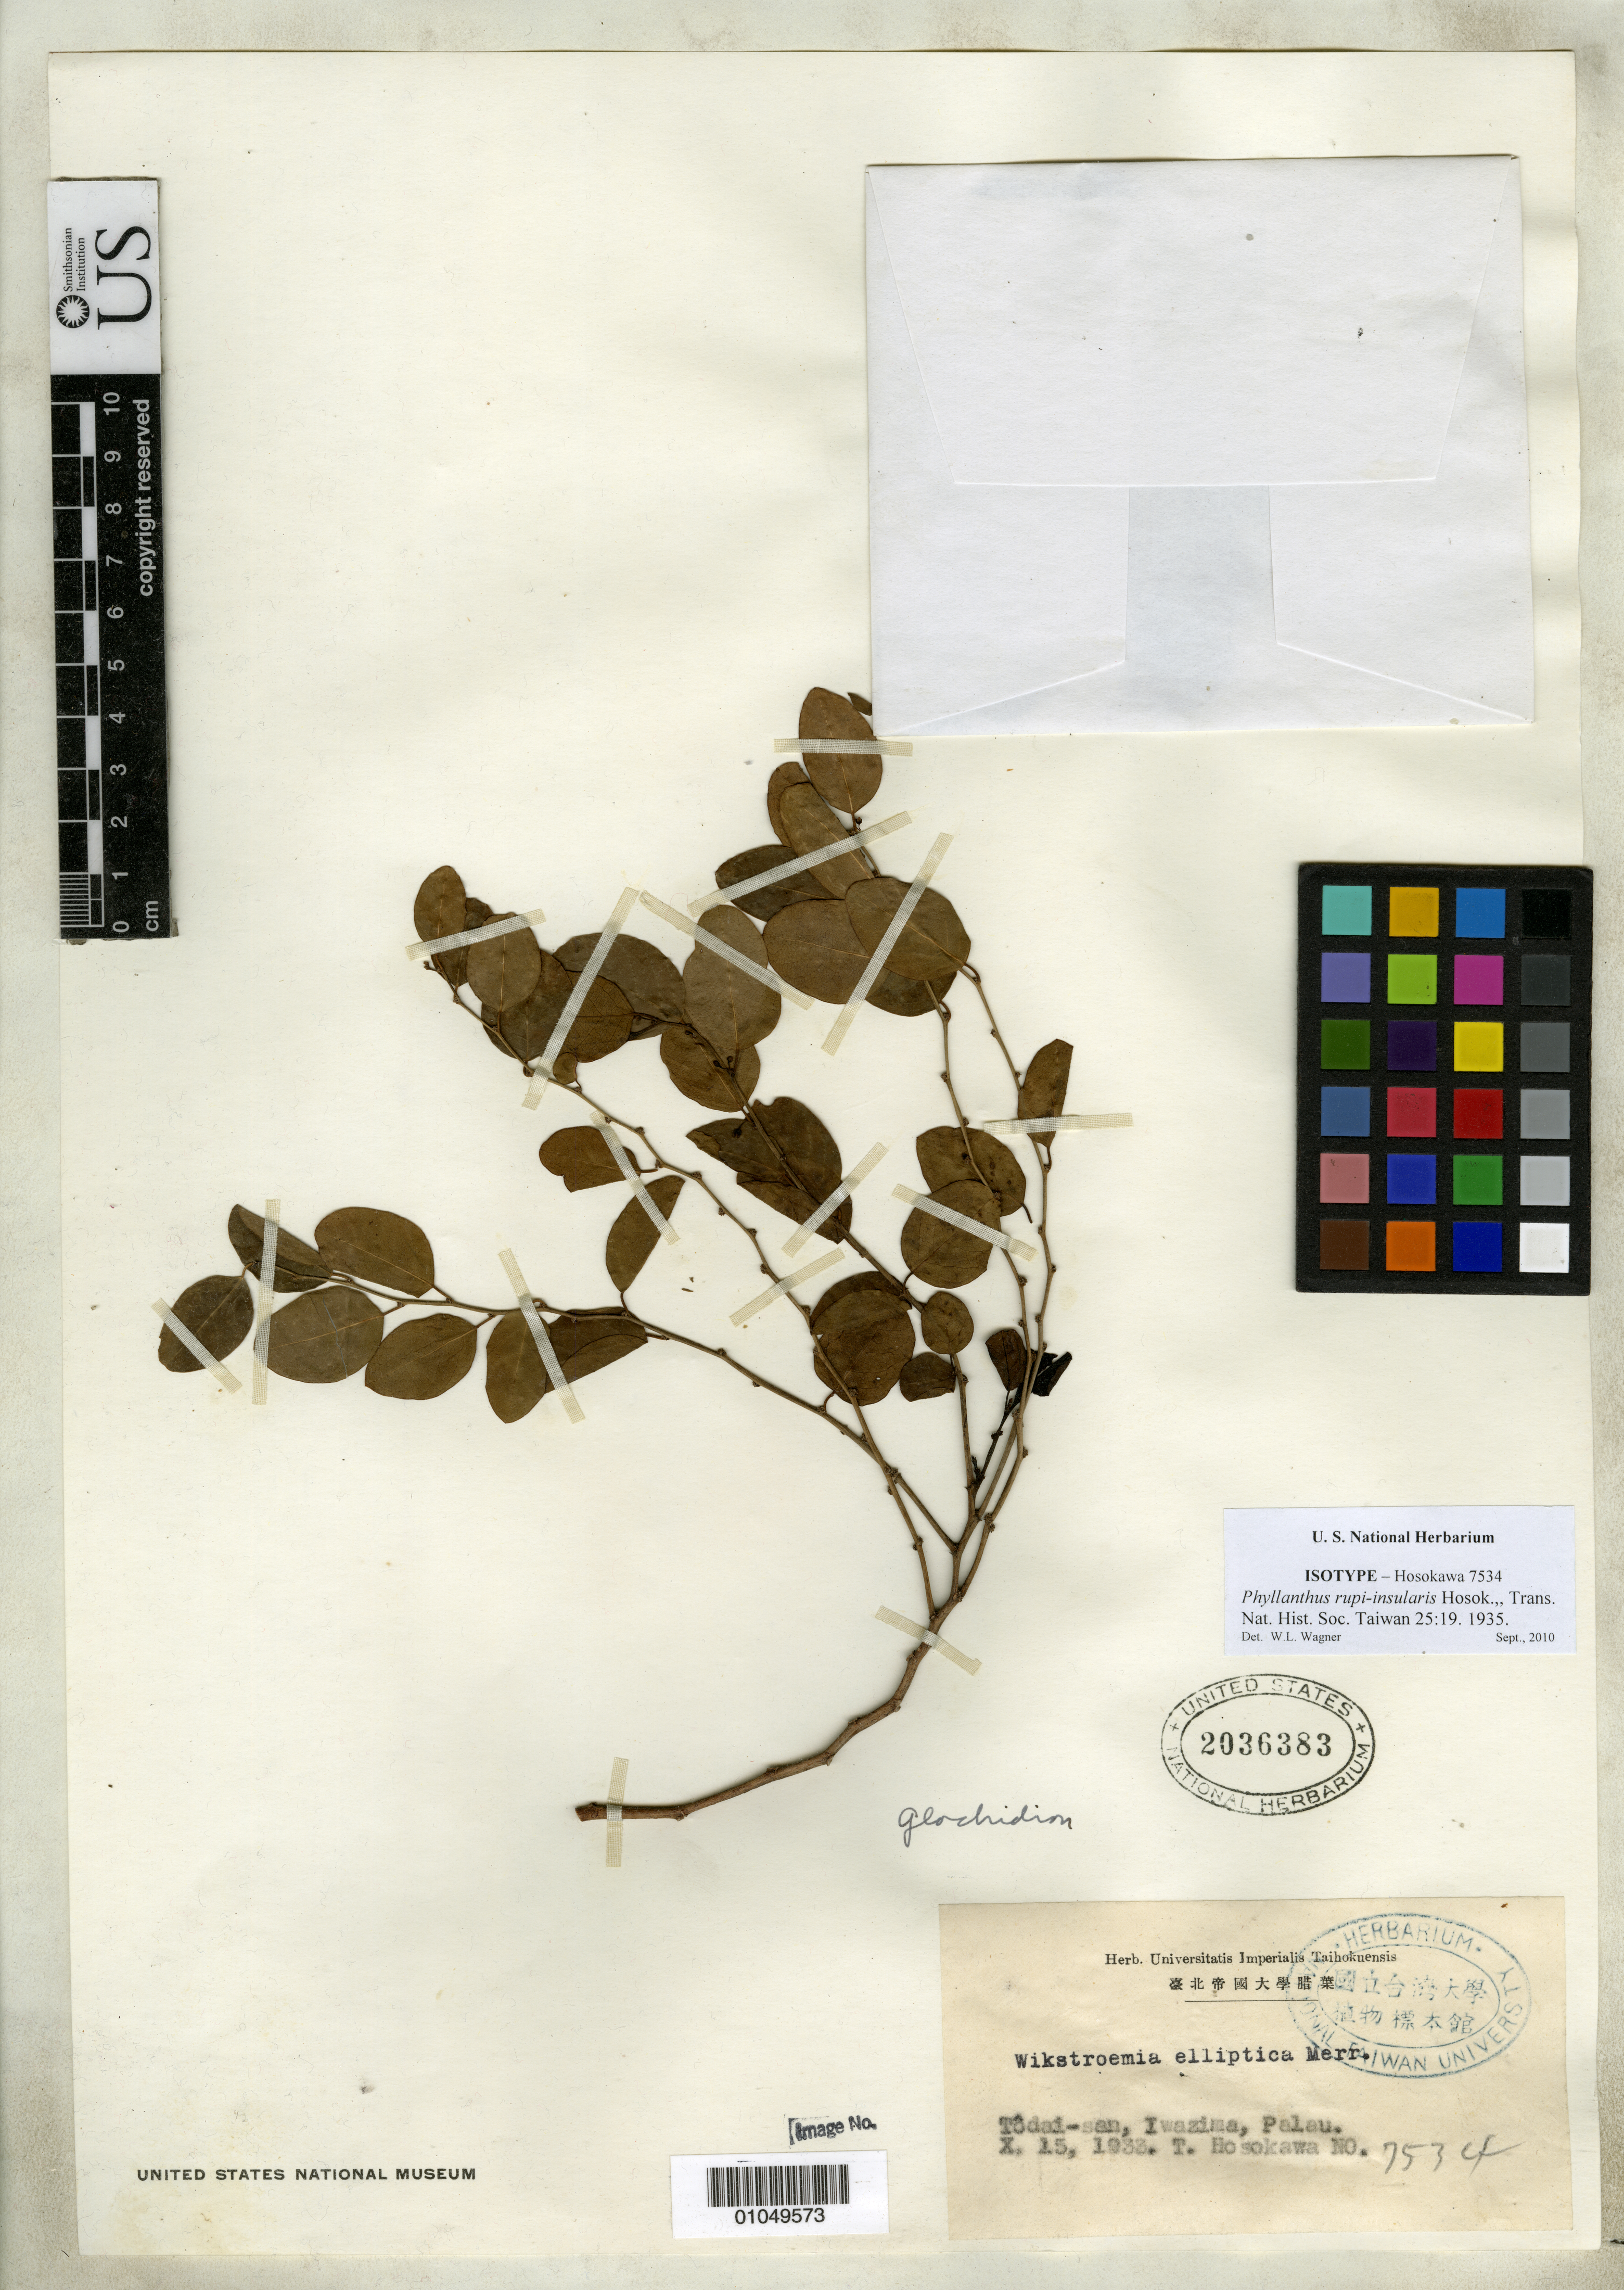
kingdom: Plantae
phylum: Tracheophyta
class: Magnoliopsida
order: Malpighiales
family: Phyllanthaceae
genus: Phyllanthus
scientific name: Phyllanthus rupi-insularis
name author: Hosok.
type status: Isotype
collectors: T. Hosokawa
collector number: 7534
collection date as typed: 15 Oct 1933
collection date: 1933-10-15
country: Palau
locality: Todai-san, Iwazima, Palau.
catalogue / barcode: US 2036383